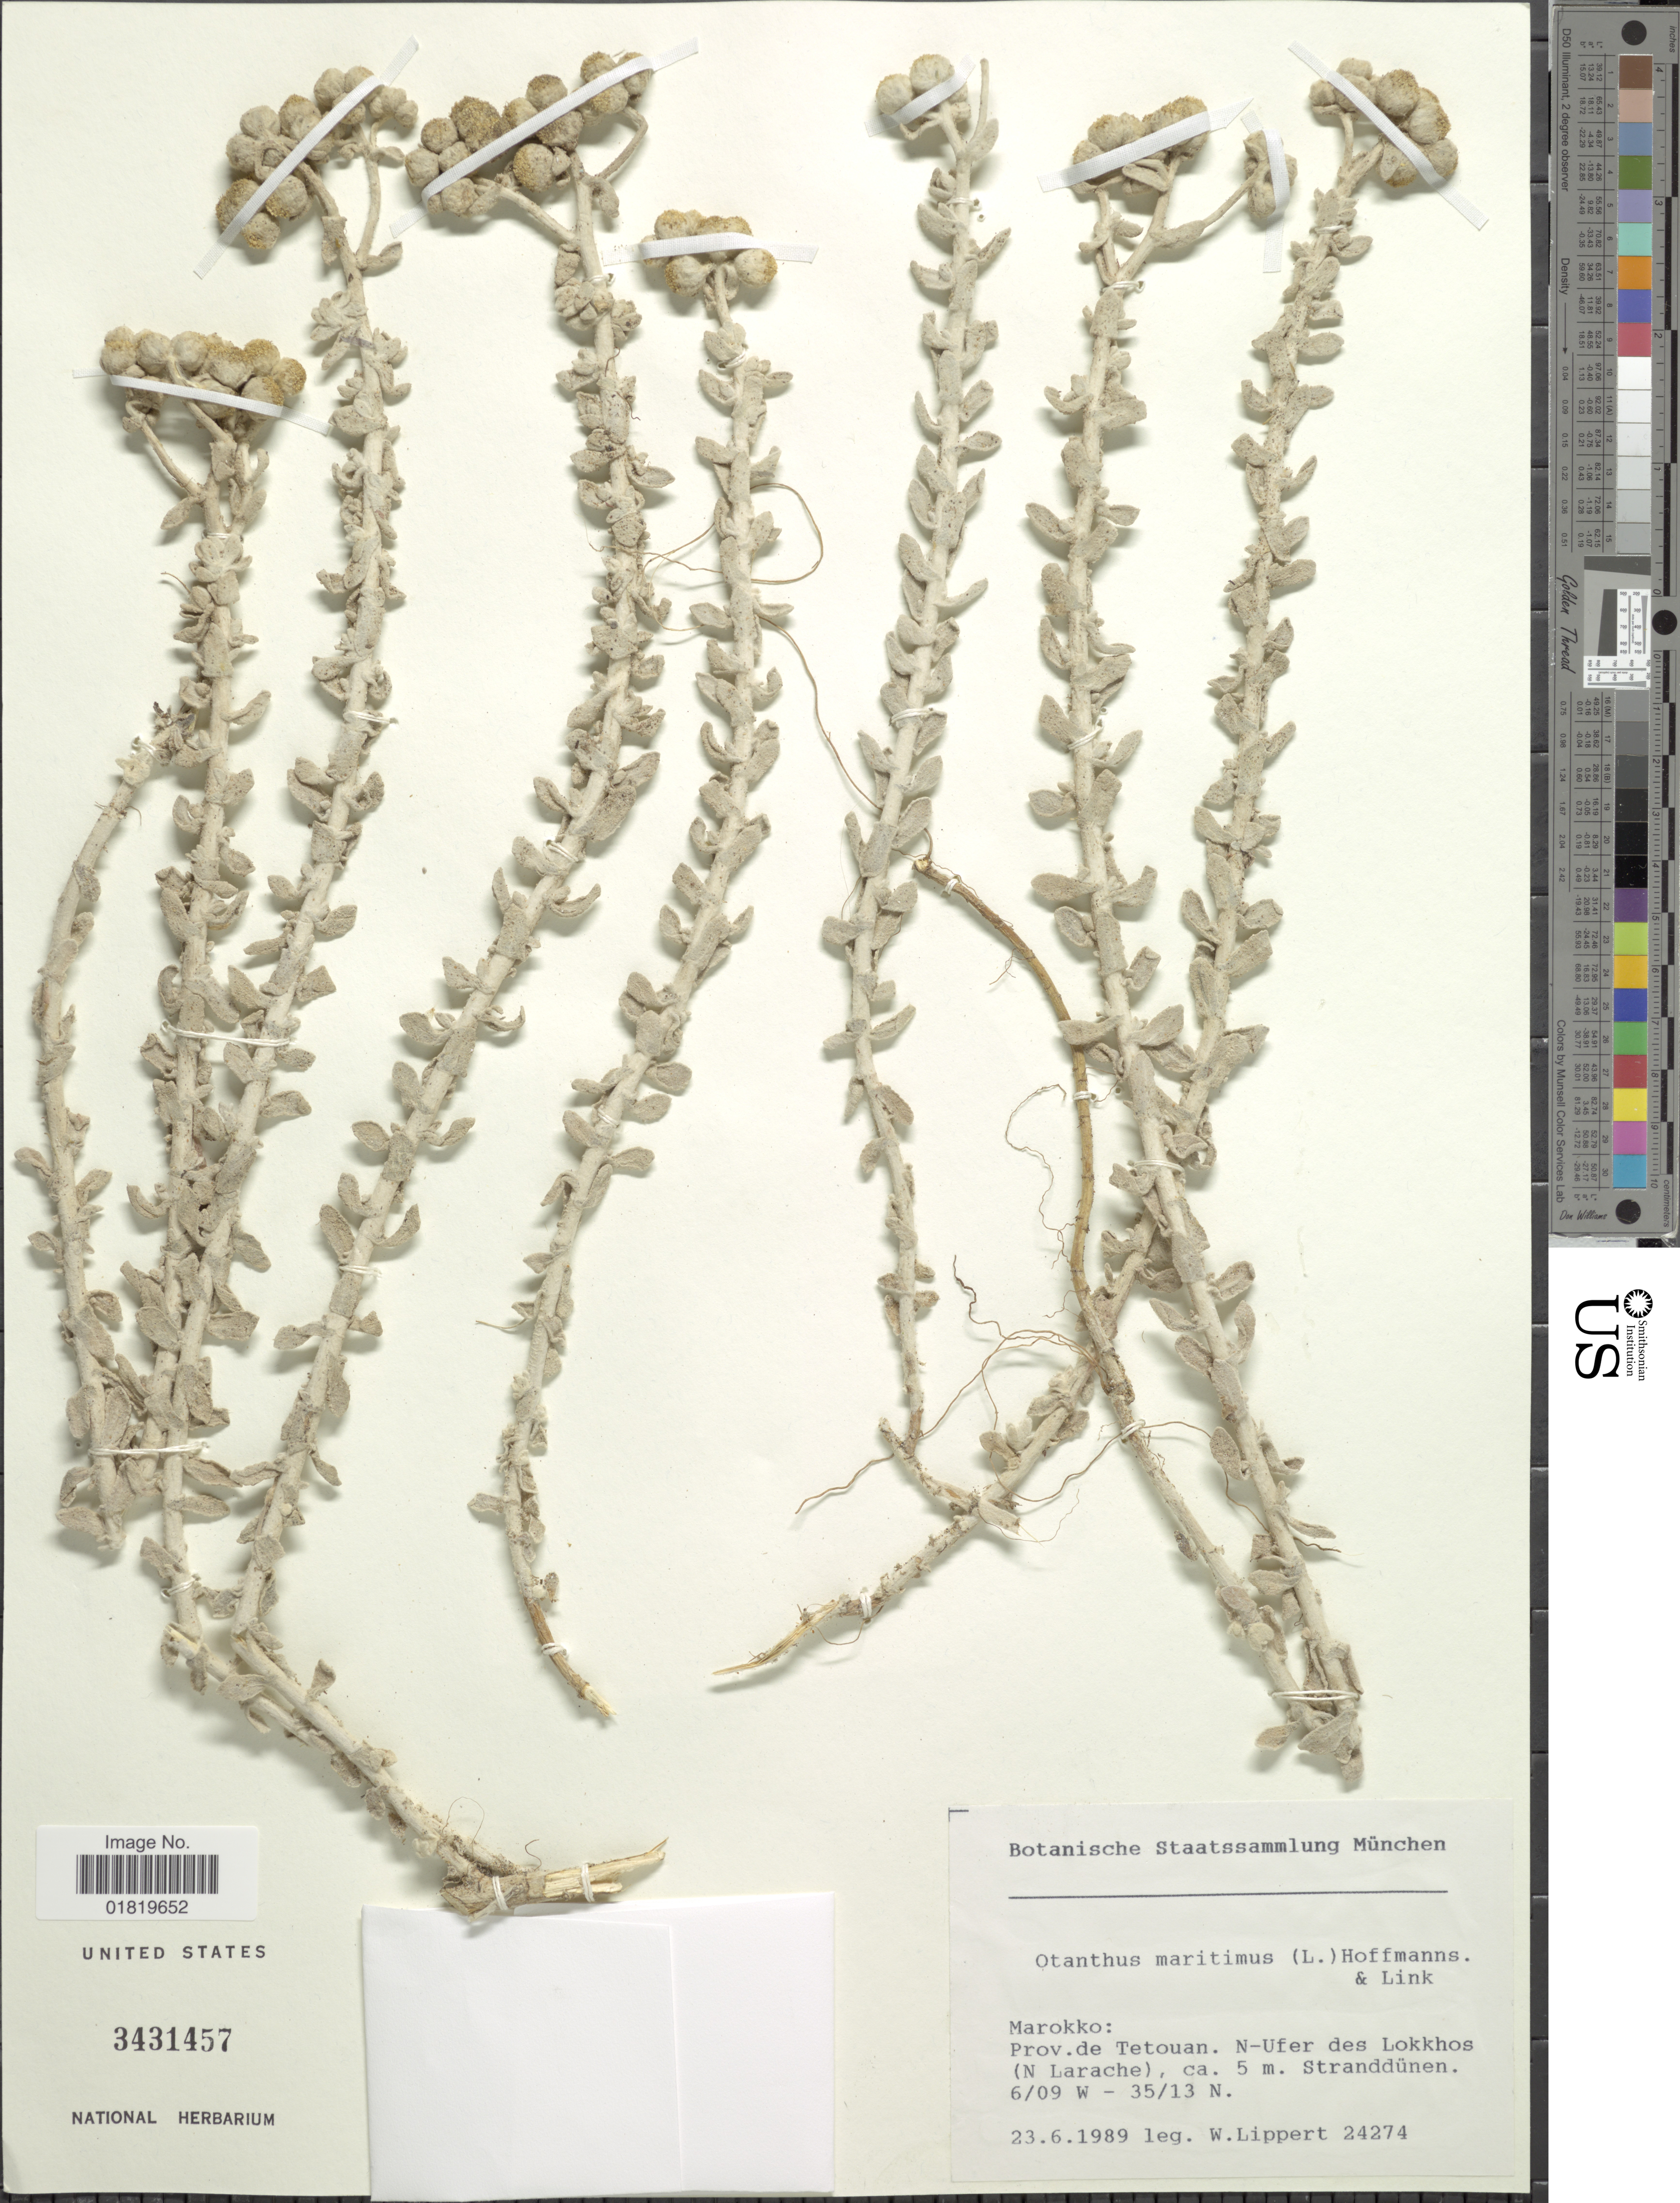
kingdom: Plantae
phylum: Tracheophyta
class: Magnoliopsida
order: Asterales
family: Asteraceae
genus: Otanthus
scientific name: Otanthus maritimus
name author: (L.) Hoffmanns. & Link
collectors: W. Lippert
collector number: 24274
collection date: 1989-06-23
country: Morocco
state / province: Tanger-Tétouan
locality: Prov. de Tetouan, N-Ufer des Lokkhos (N Larache) ca. 5 m. Stranddunen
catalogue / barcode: US 3431457